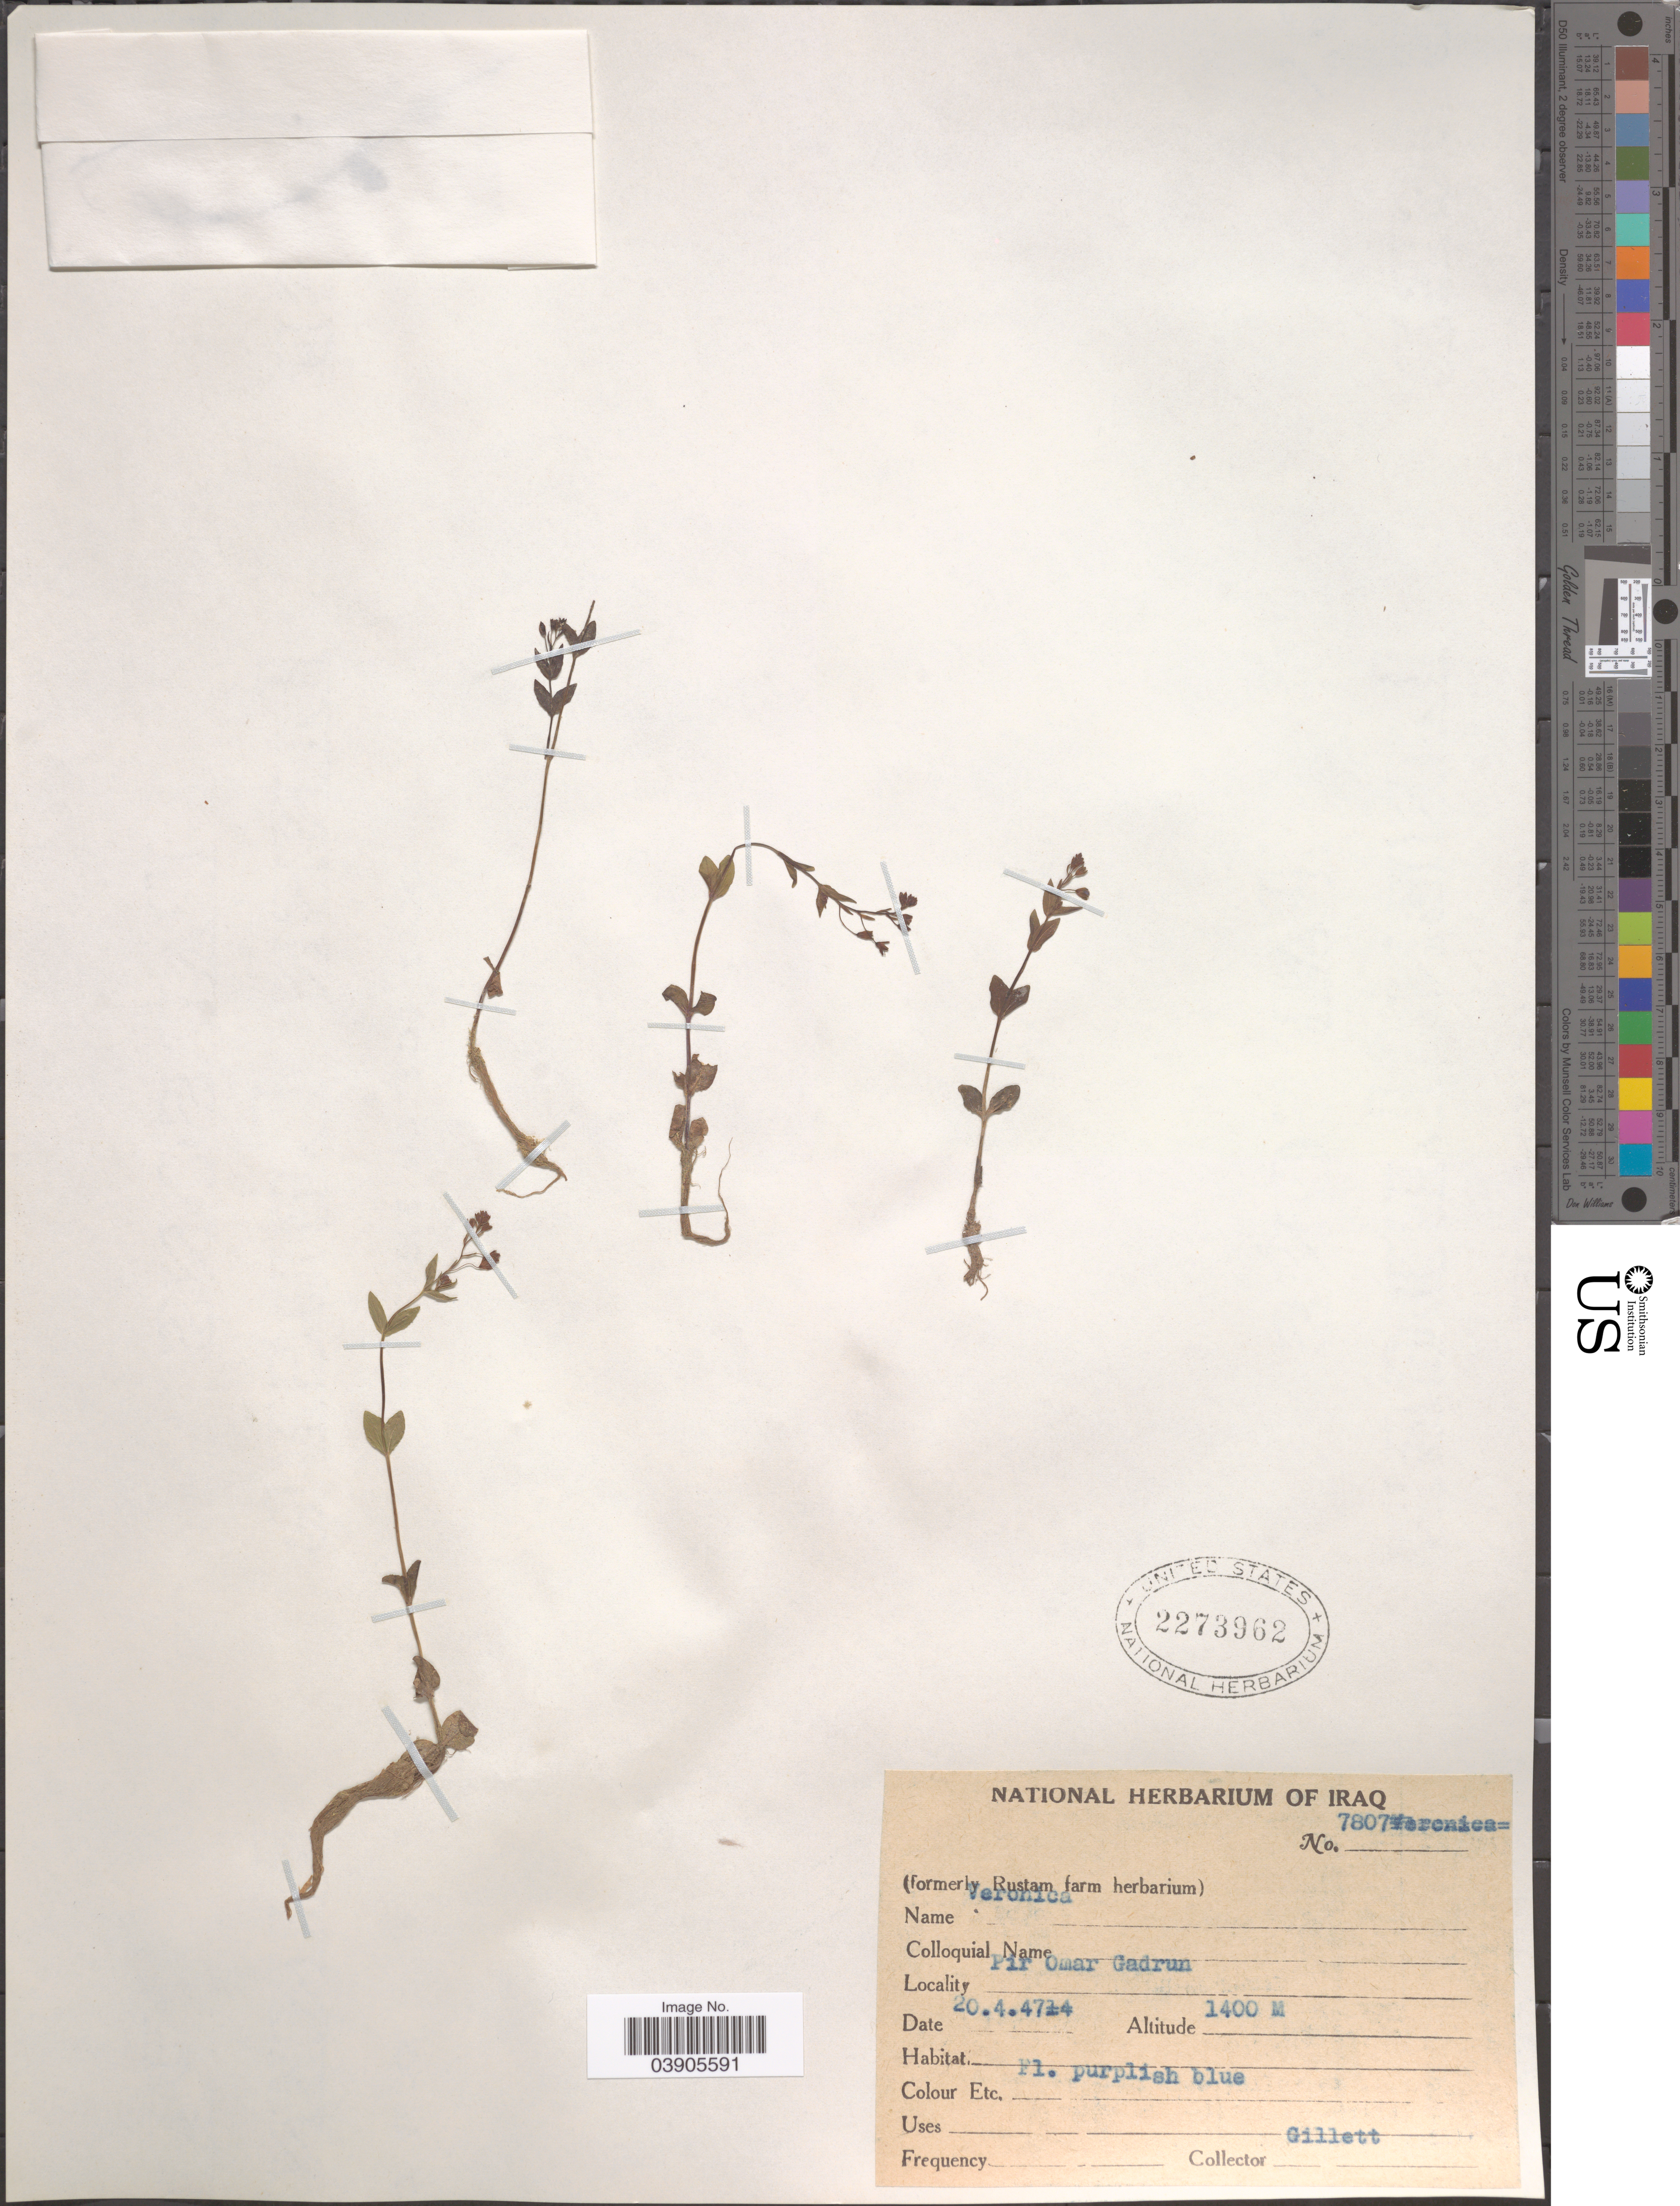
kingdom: Plantae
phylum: Tracheophyta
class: Magnoliopsida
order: Lamiales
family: Plantaginaceae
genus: Veronica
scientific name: Veronica anagallis-aquatica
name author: L.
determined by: Albach, Dirk C.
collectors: Gillett, --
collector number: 7807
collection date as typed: Transcribed d/m/y: 20/4/47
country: Iraq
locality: Pir Omar Gadrun.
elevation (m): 1400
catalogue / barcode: US 2273962